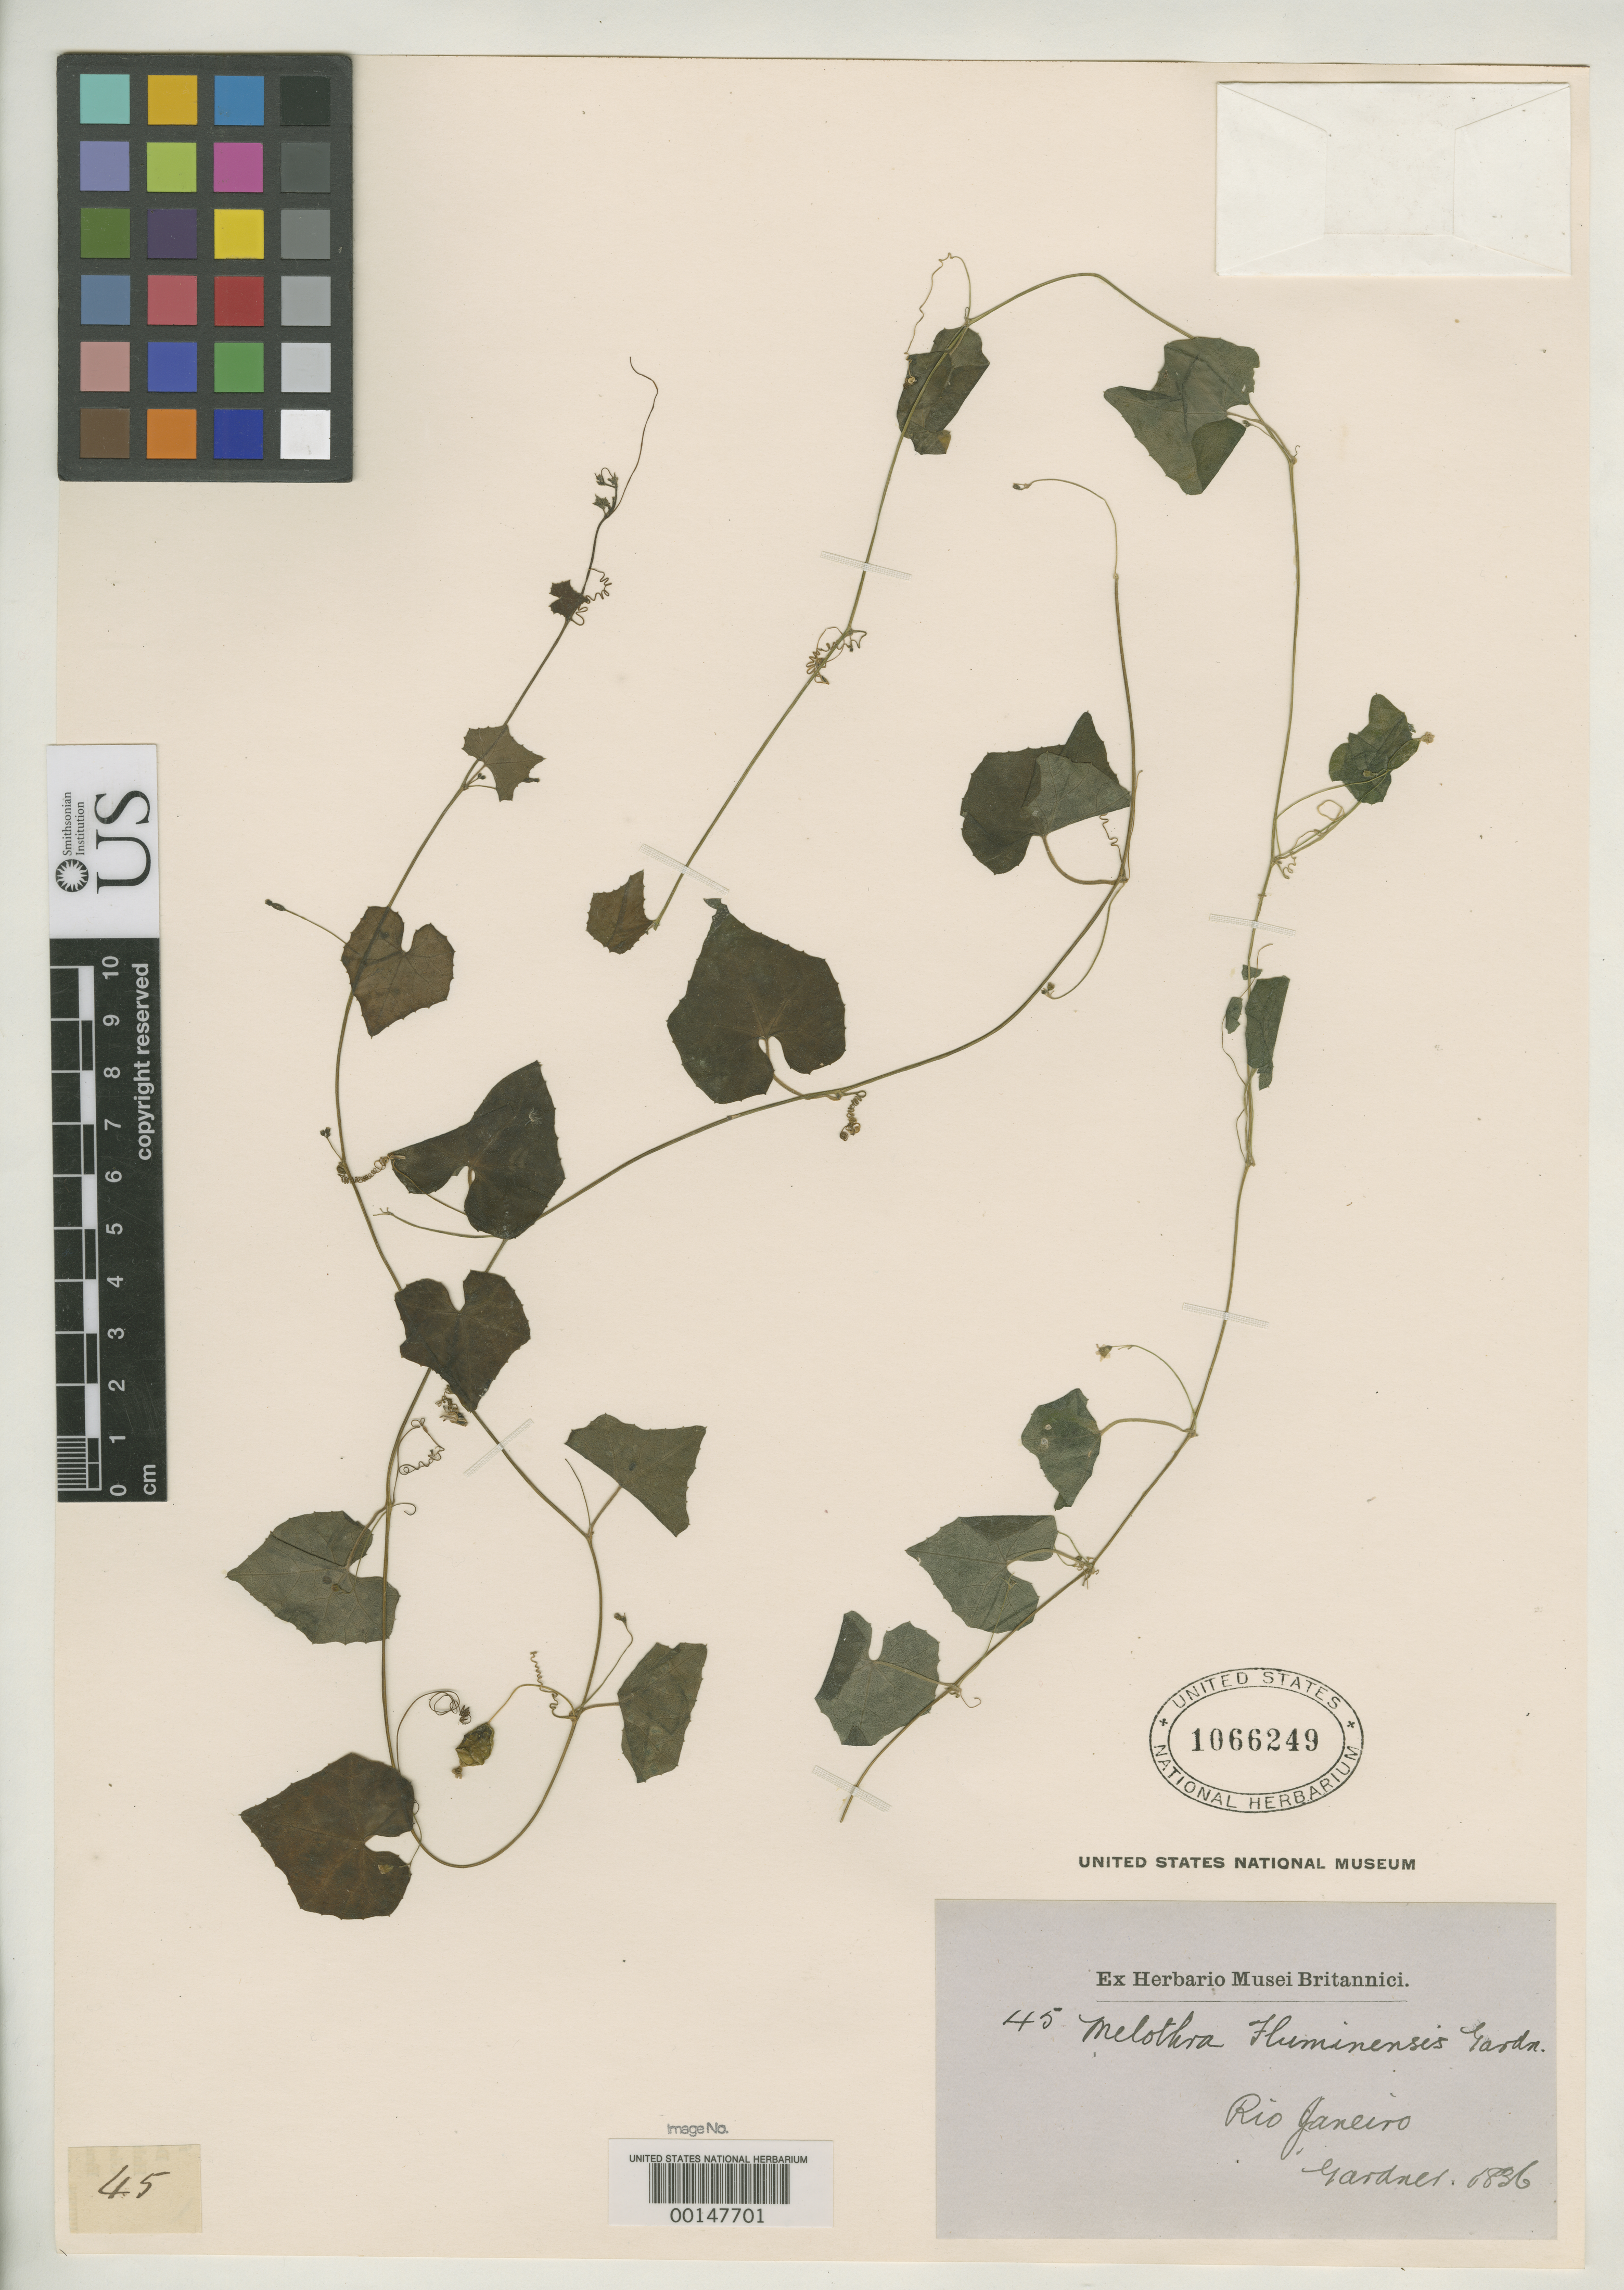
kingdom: Plantae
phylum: Tracheophyta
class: Magnoliopsida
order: Cucurbitales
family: Cucurbitaceae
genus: Melothria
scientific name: Melothria fluminensis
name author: Gardner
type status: Isotype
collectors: G. Gardner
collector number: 45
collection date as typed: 1836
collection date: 1836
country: Brazil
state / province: Rio de Janeiro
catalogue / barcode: US 1066249